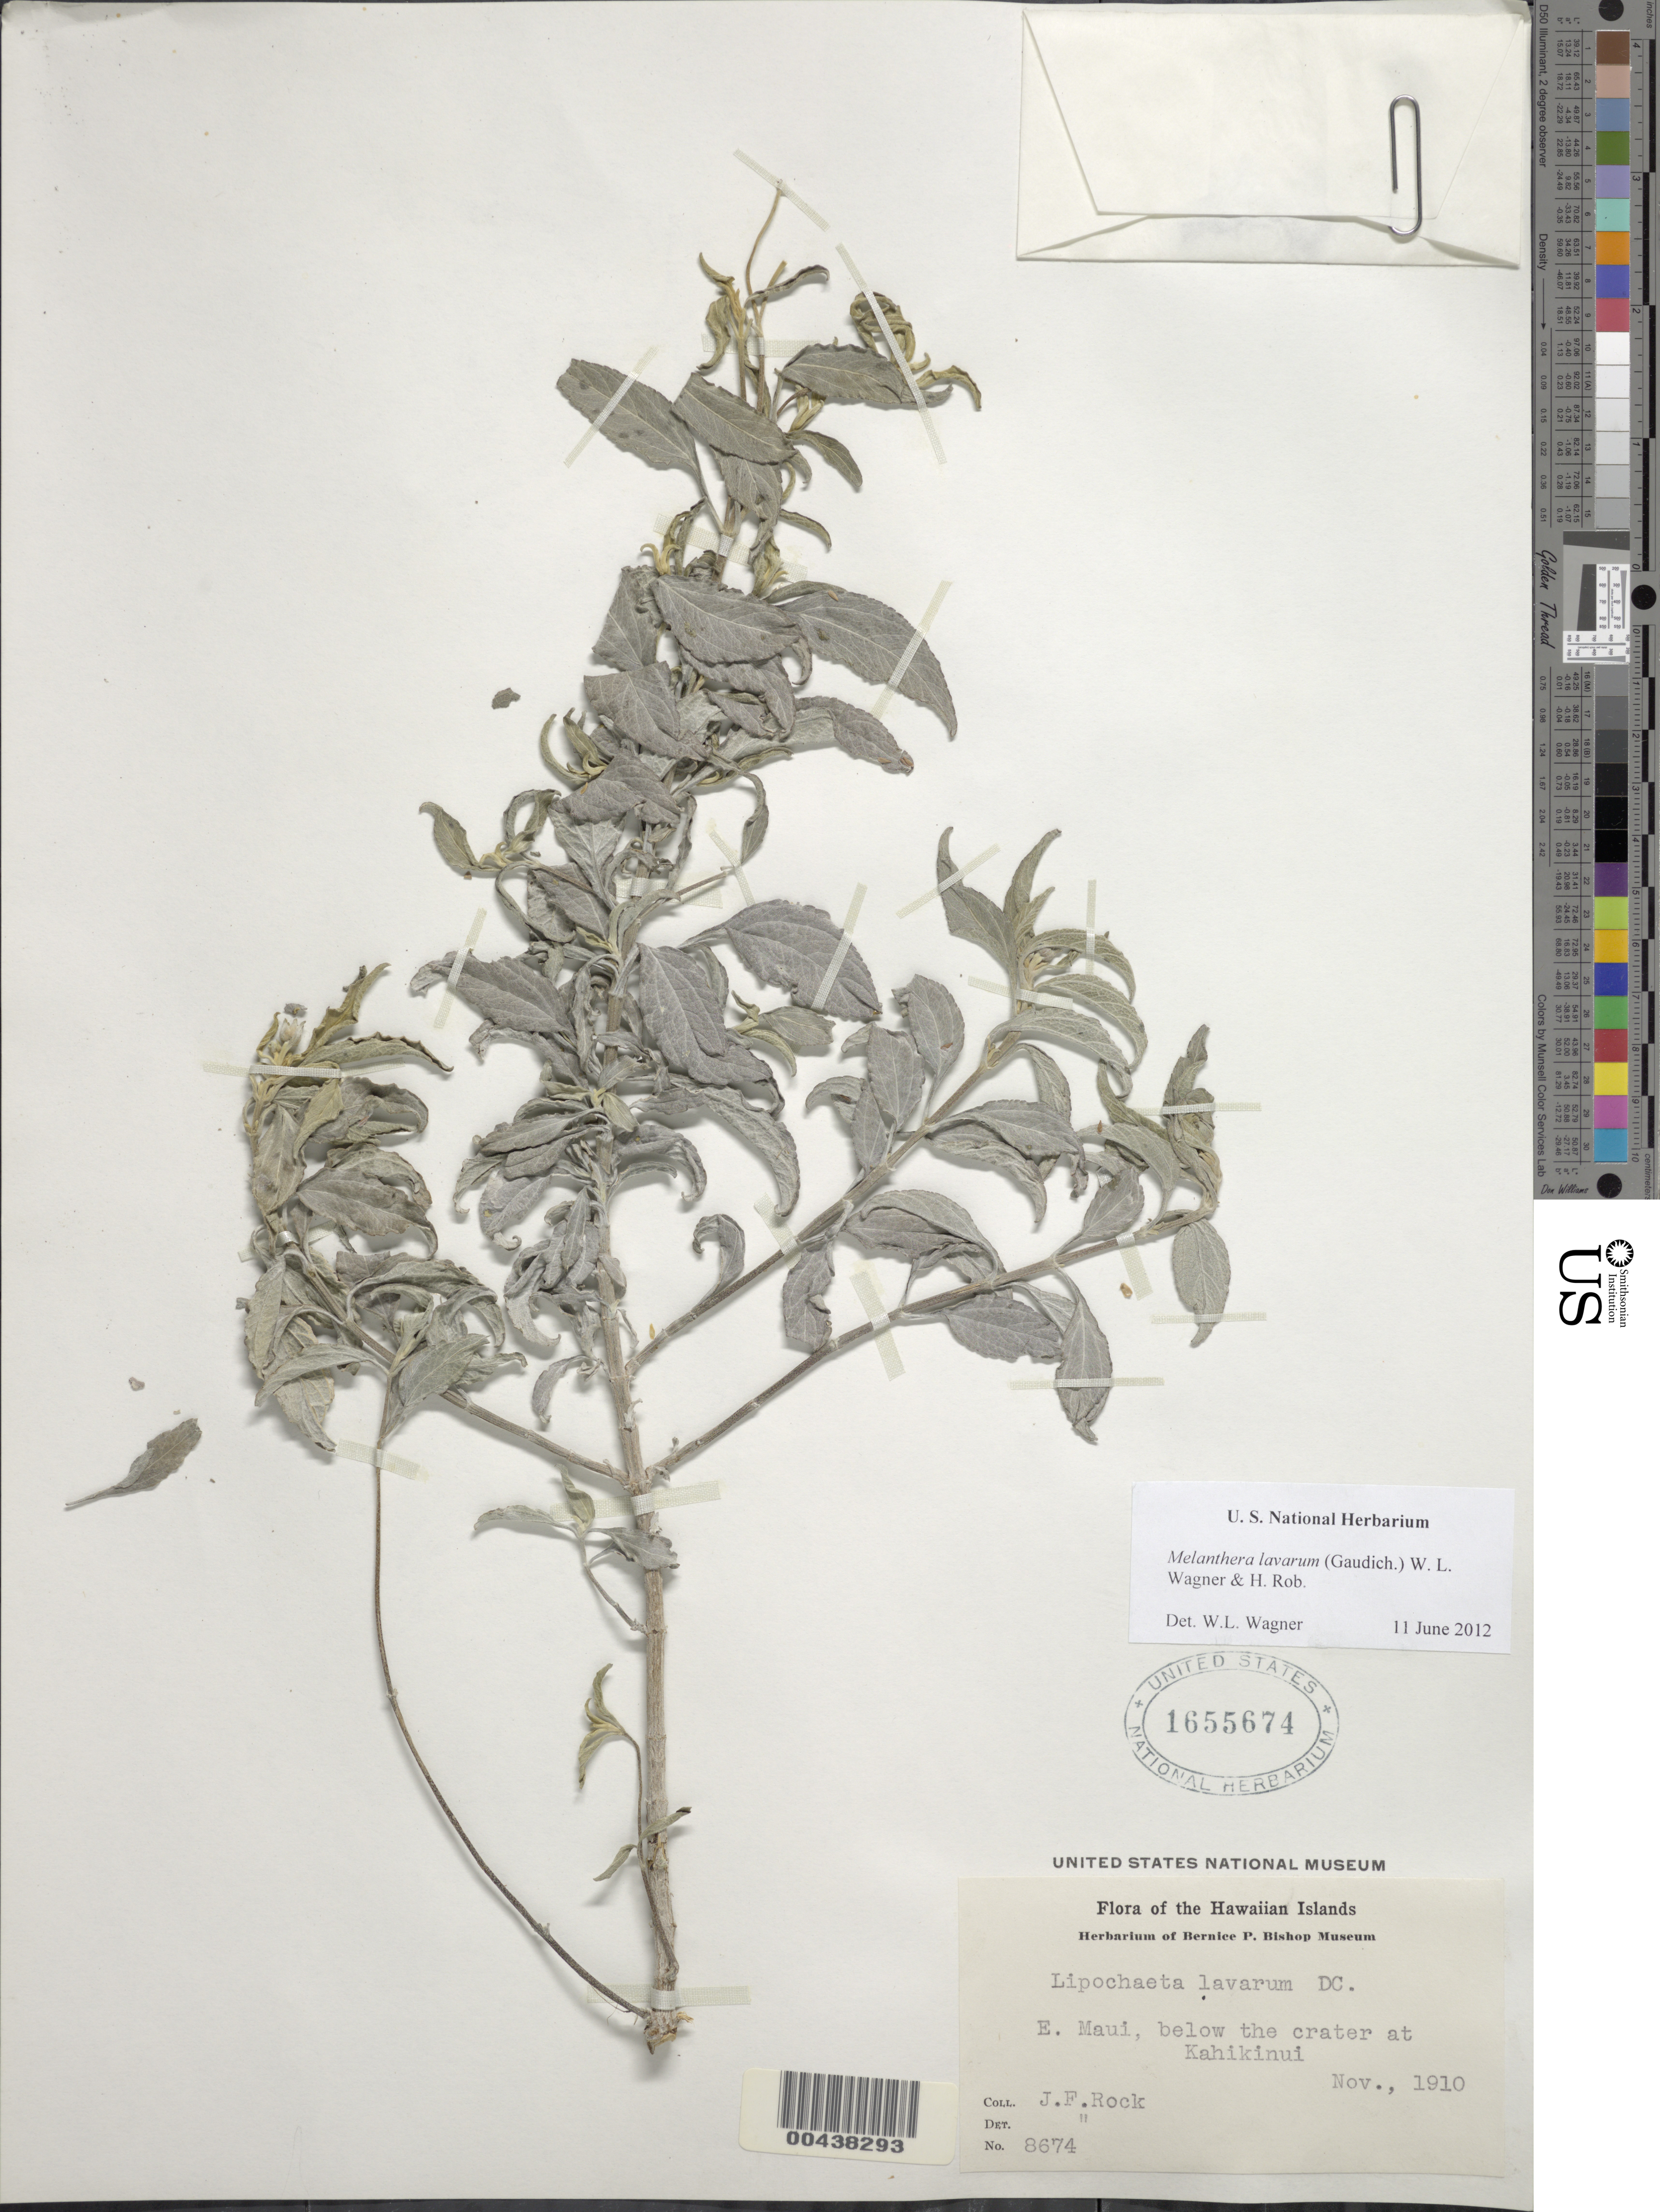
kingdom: Plantae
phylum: Tracheophyta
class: Magnoliopsida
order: Asterales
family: Asteraceae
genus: Wollastonia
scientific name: Wollastonia lavarum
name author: (Gaudich.) Orchard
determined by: Wagner, W. L., (BOT), Smithsonian Institution - National Museum of Natural History (UNITED STATES)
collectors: J. F. Rock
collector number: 8674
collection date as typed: Nov 1910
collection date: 1910-11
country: United States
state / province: Hawaii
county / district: Maui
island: Maui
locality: E Maui, below the crater at Kahikinui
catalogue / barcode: US 1655674